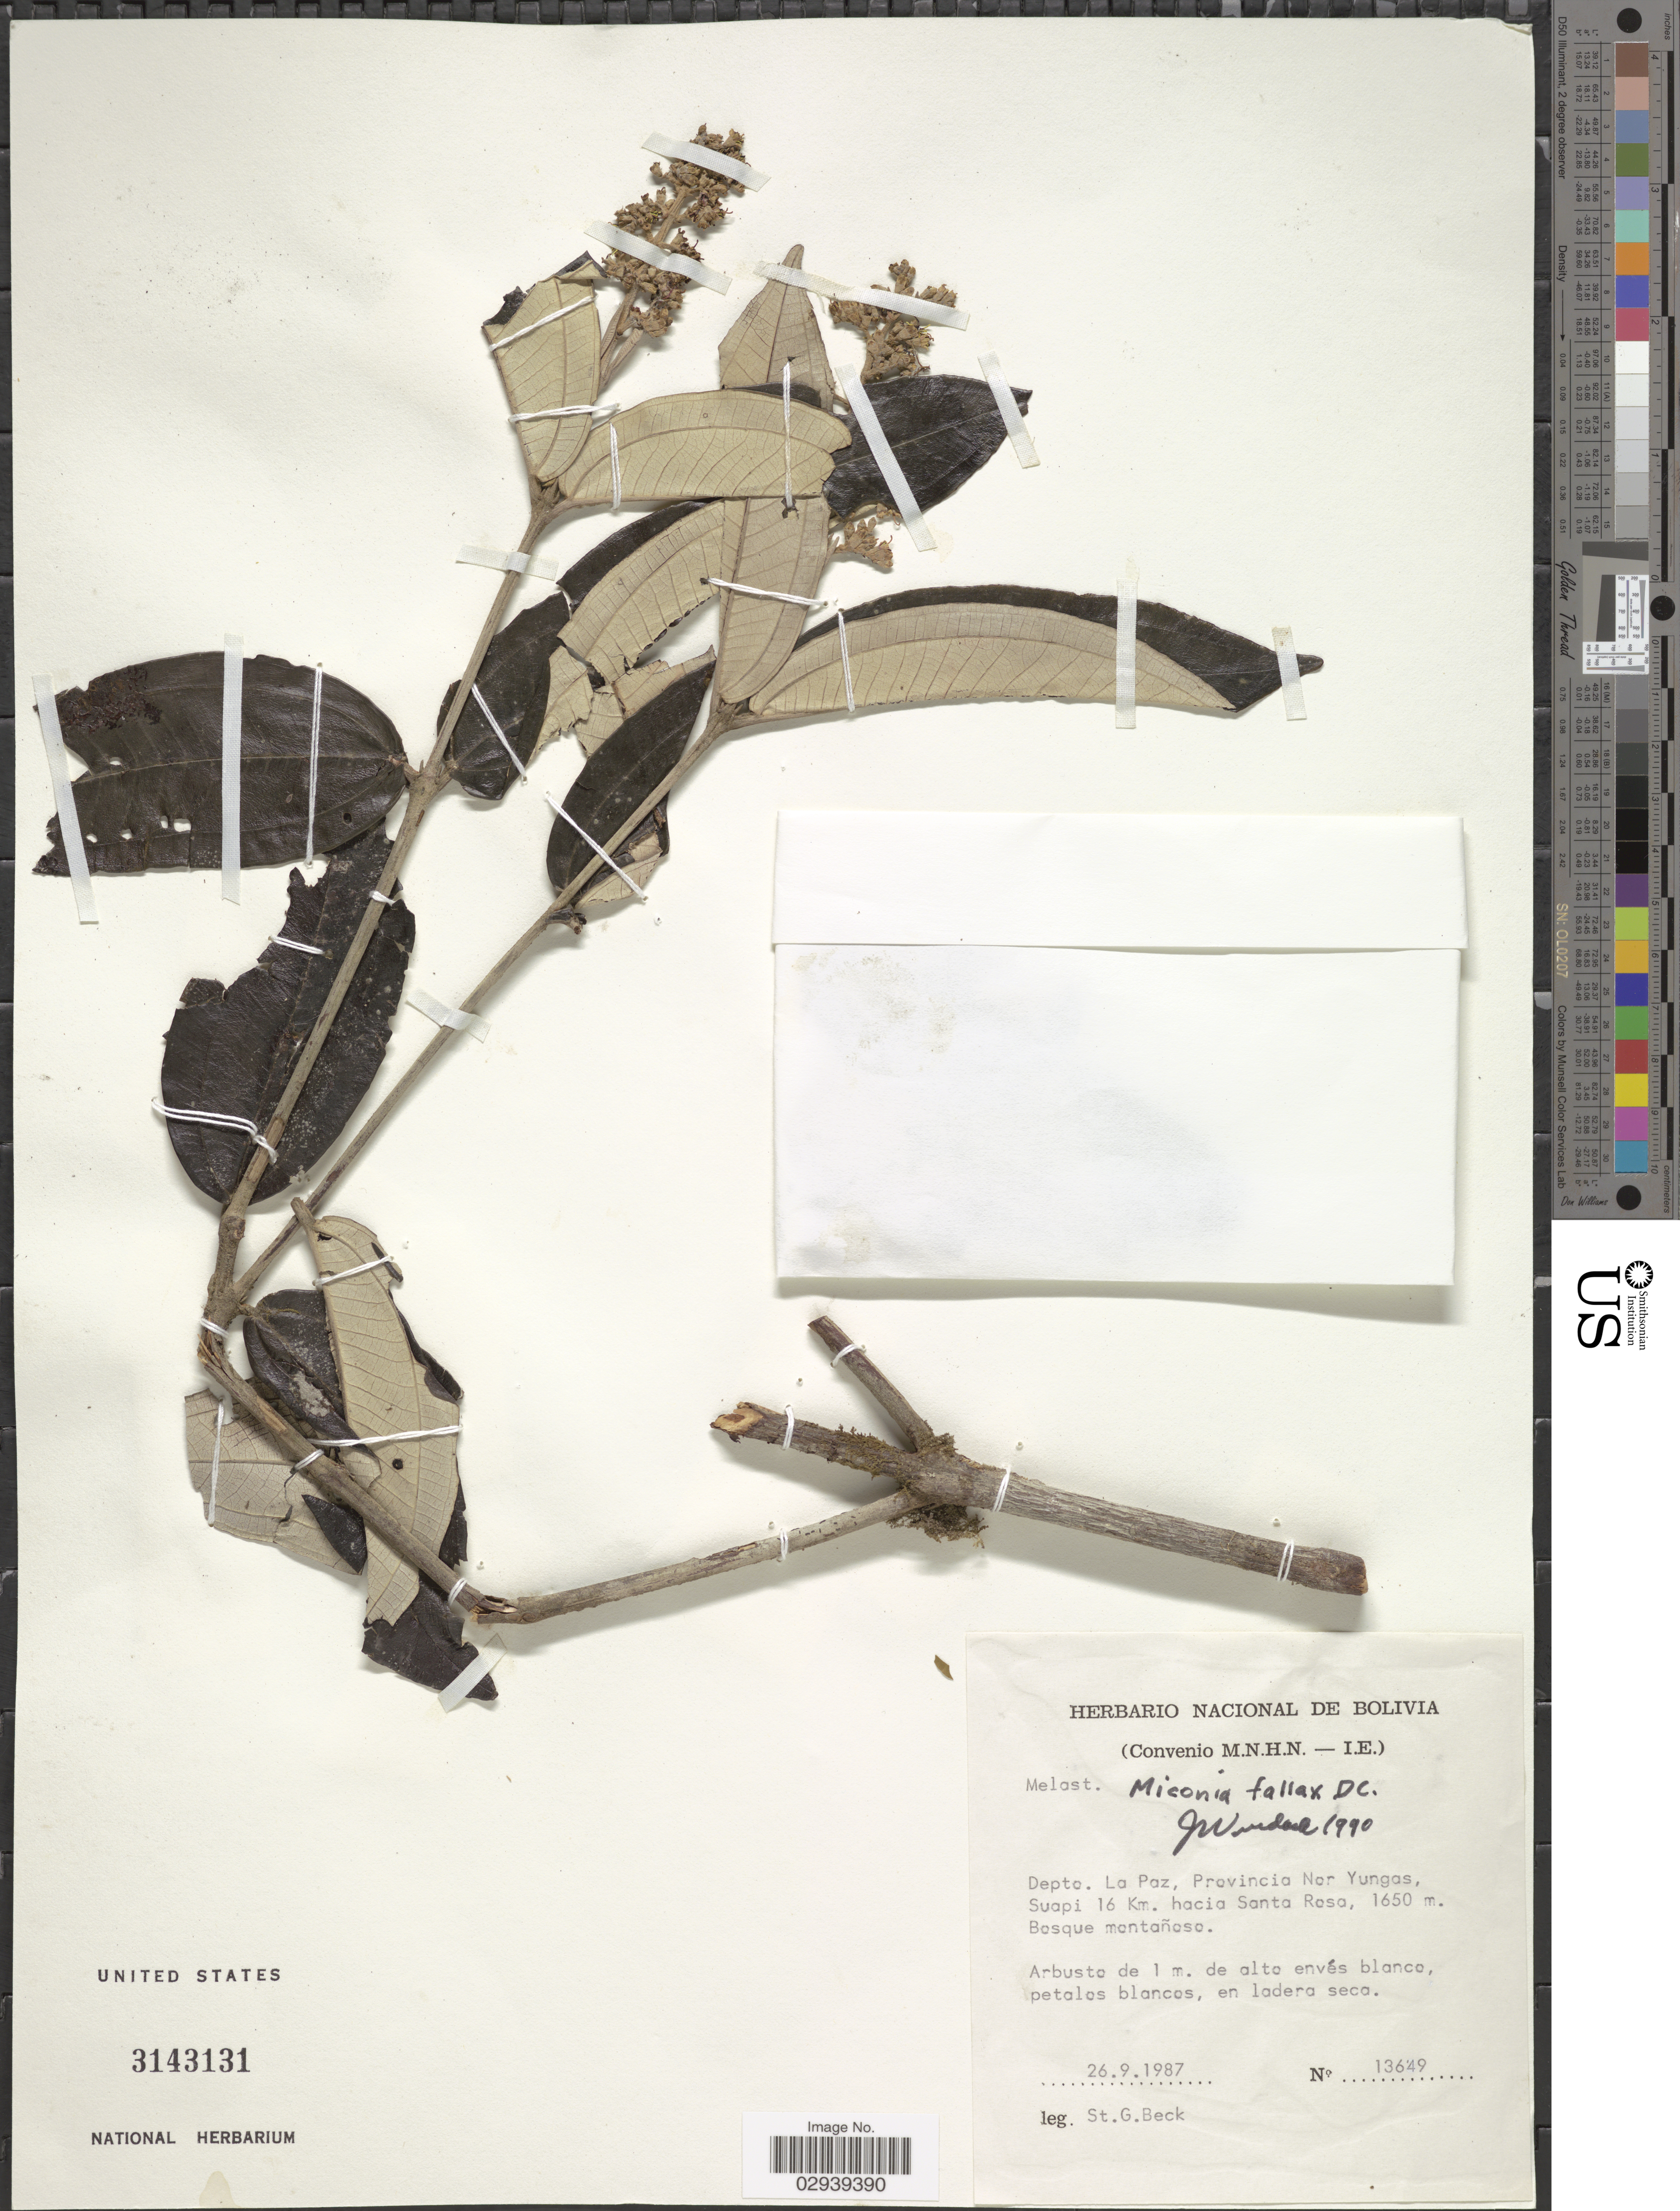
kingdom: Plantae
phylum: Tracheophyta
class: Magnoliopsida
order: Myrtales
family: Melastomataceae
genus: Miconia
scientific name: Miconia fallax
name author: DC.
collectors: S. G. Beck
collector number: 13649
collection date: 1987-09-26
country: Bolivia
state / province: La Paz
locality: Depto. La Paz, Provincia Nor Yungas, Suapi 16 Km. hacia Santa Rosa.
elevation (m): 1650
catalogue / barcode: US 3143131